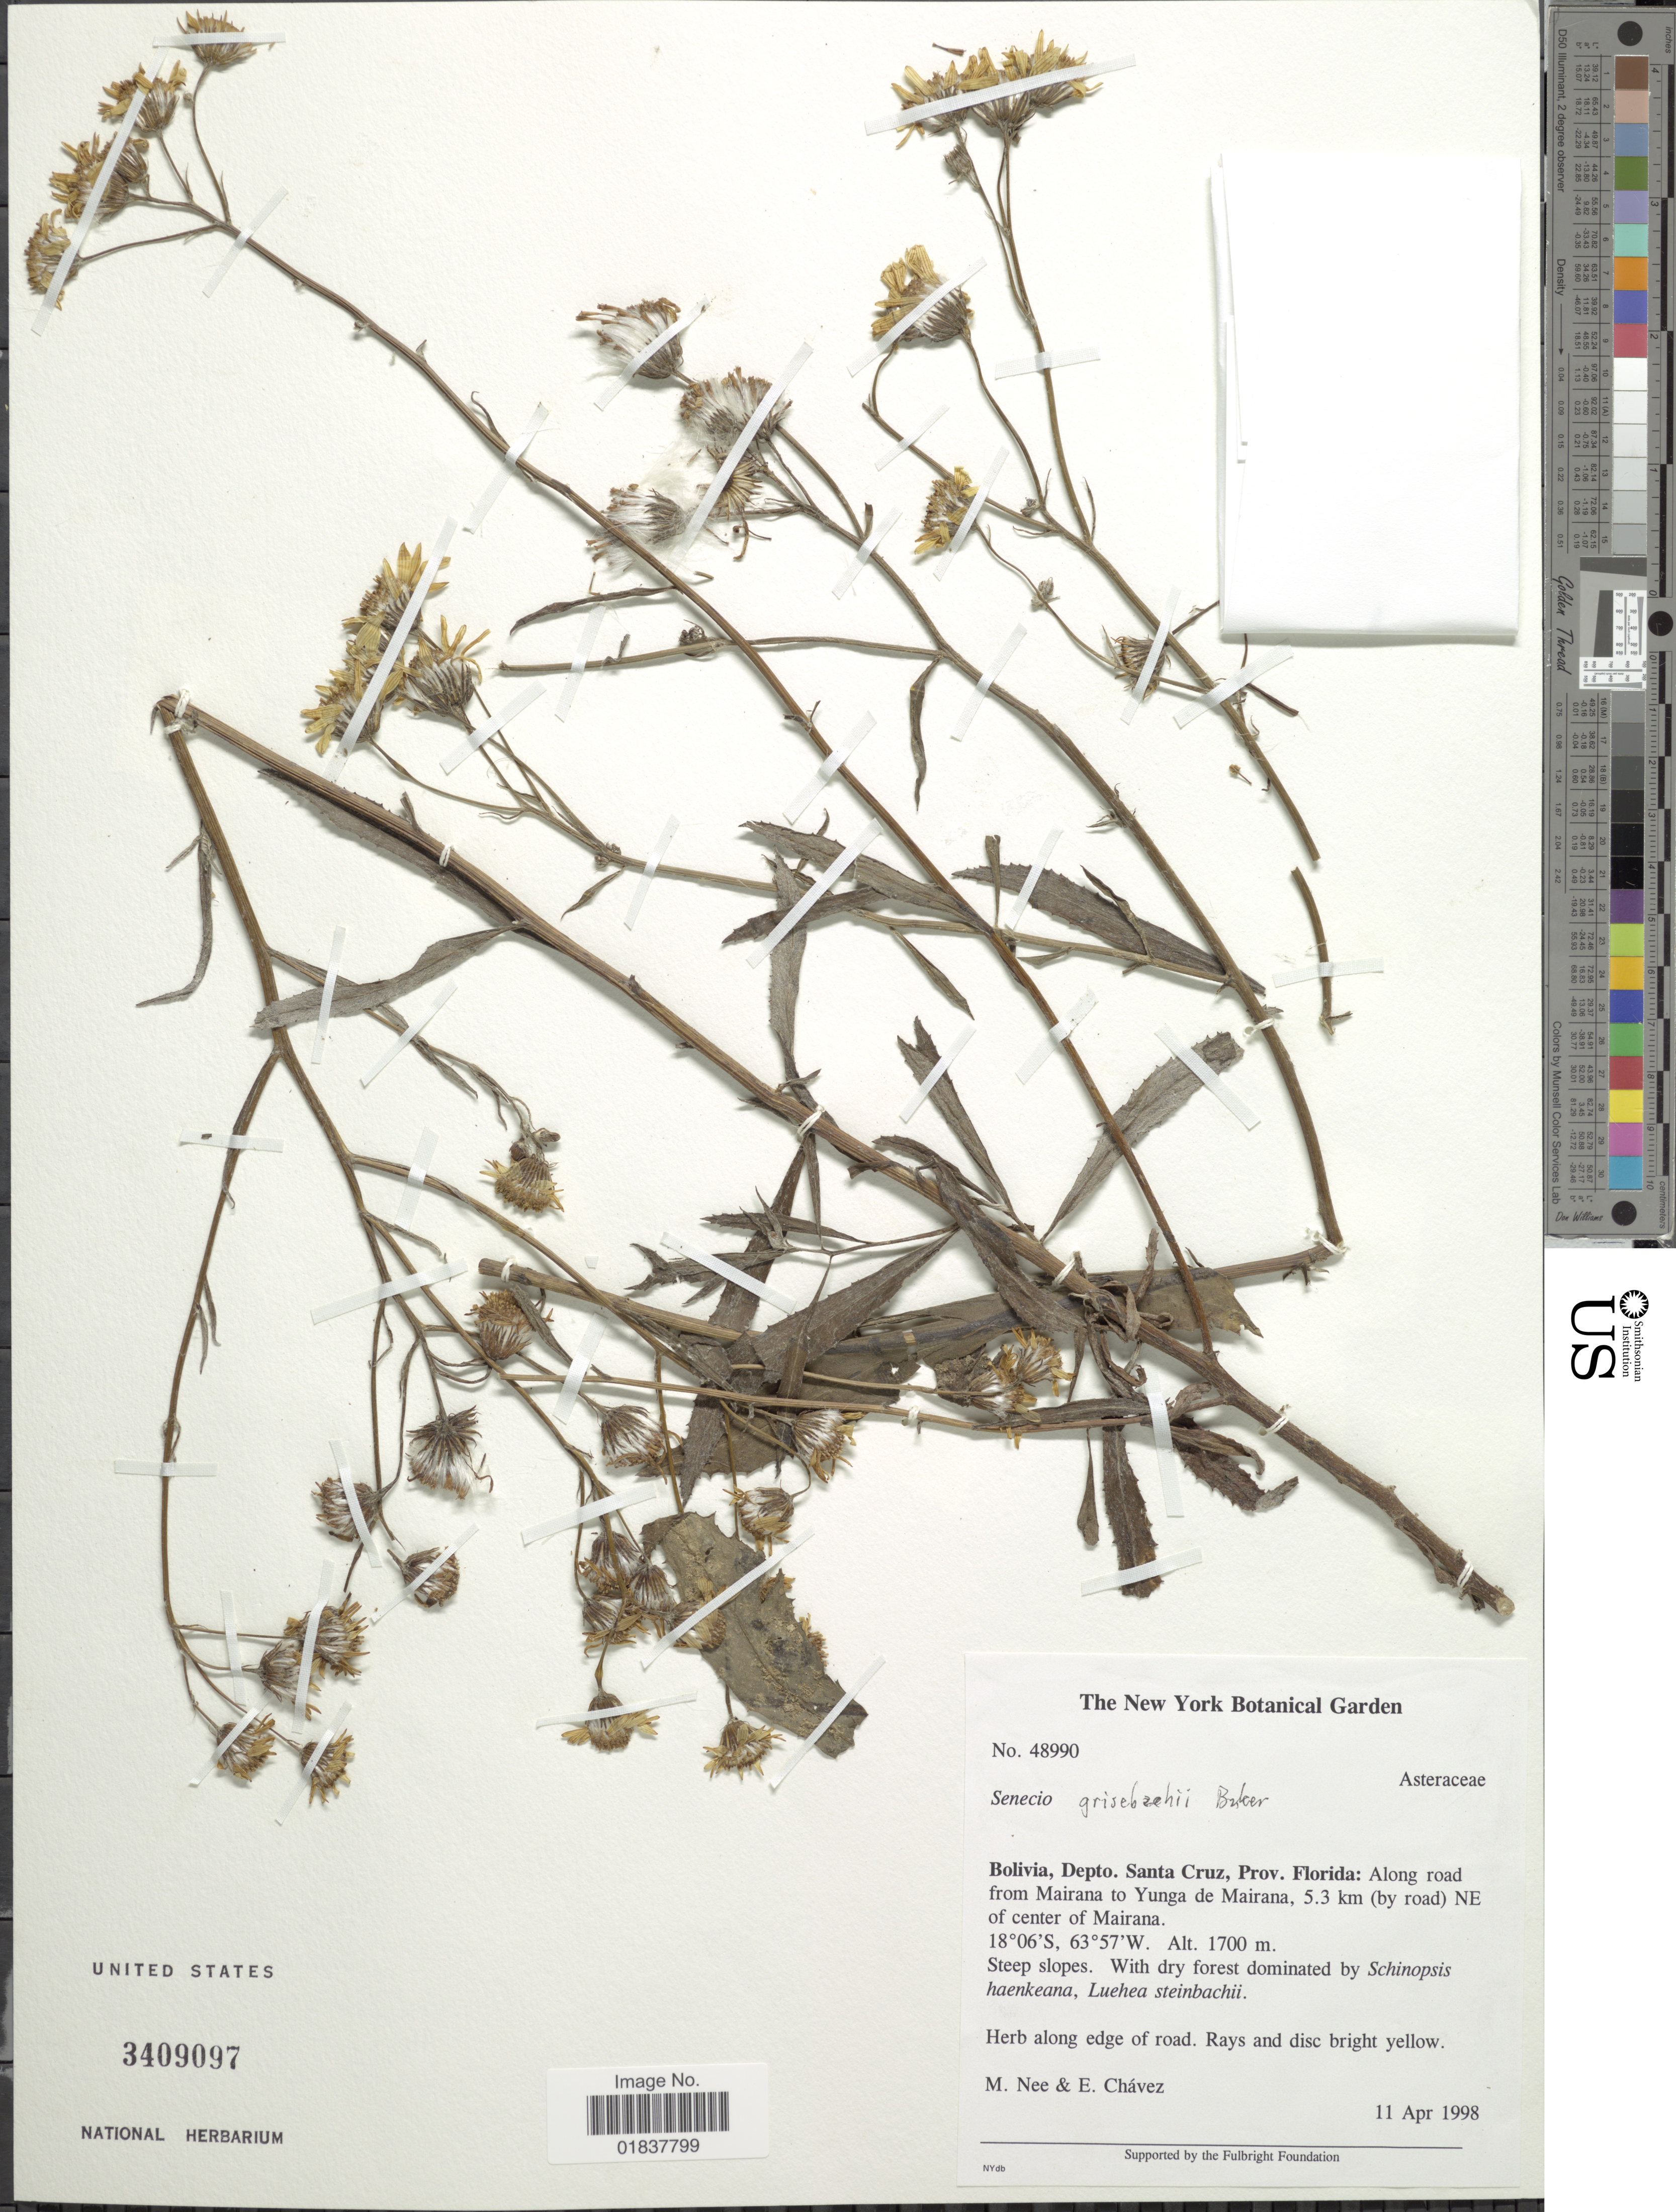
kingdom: Plantae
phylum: Tracheophyta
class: Magnoliopsida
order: Asterales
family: Asteraceae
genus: Senecio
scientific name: Senecio grisebachii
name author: Baker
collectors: M. Nee & E. Chávez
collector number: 48990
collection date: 1998-04-11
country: Bolivia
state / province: Santa Cruz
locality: Prov. Florida, along road from Mairana to Yunga d Mairana, 5.3 km (by road) NE of center of Mairana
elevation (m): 1700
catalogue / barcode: US 3409097